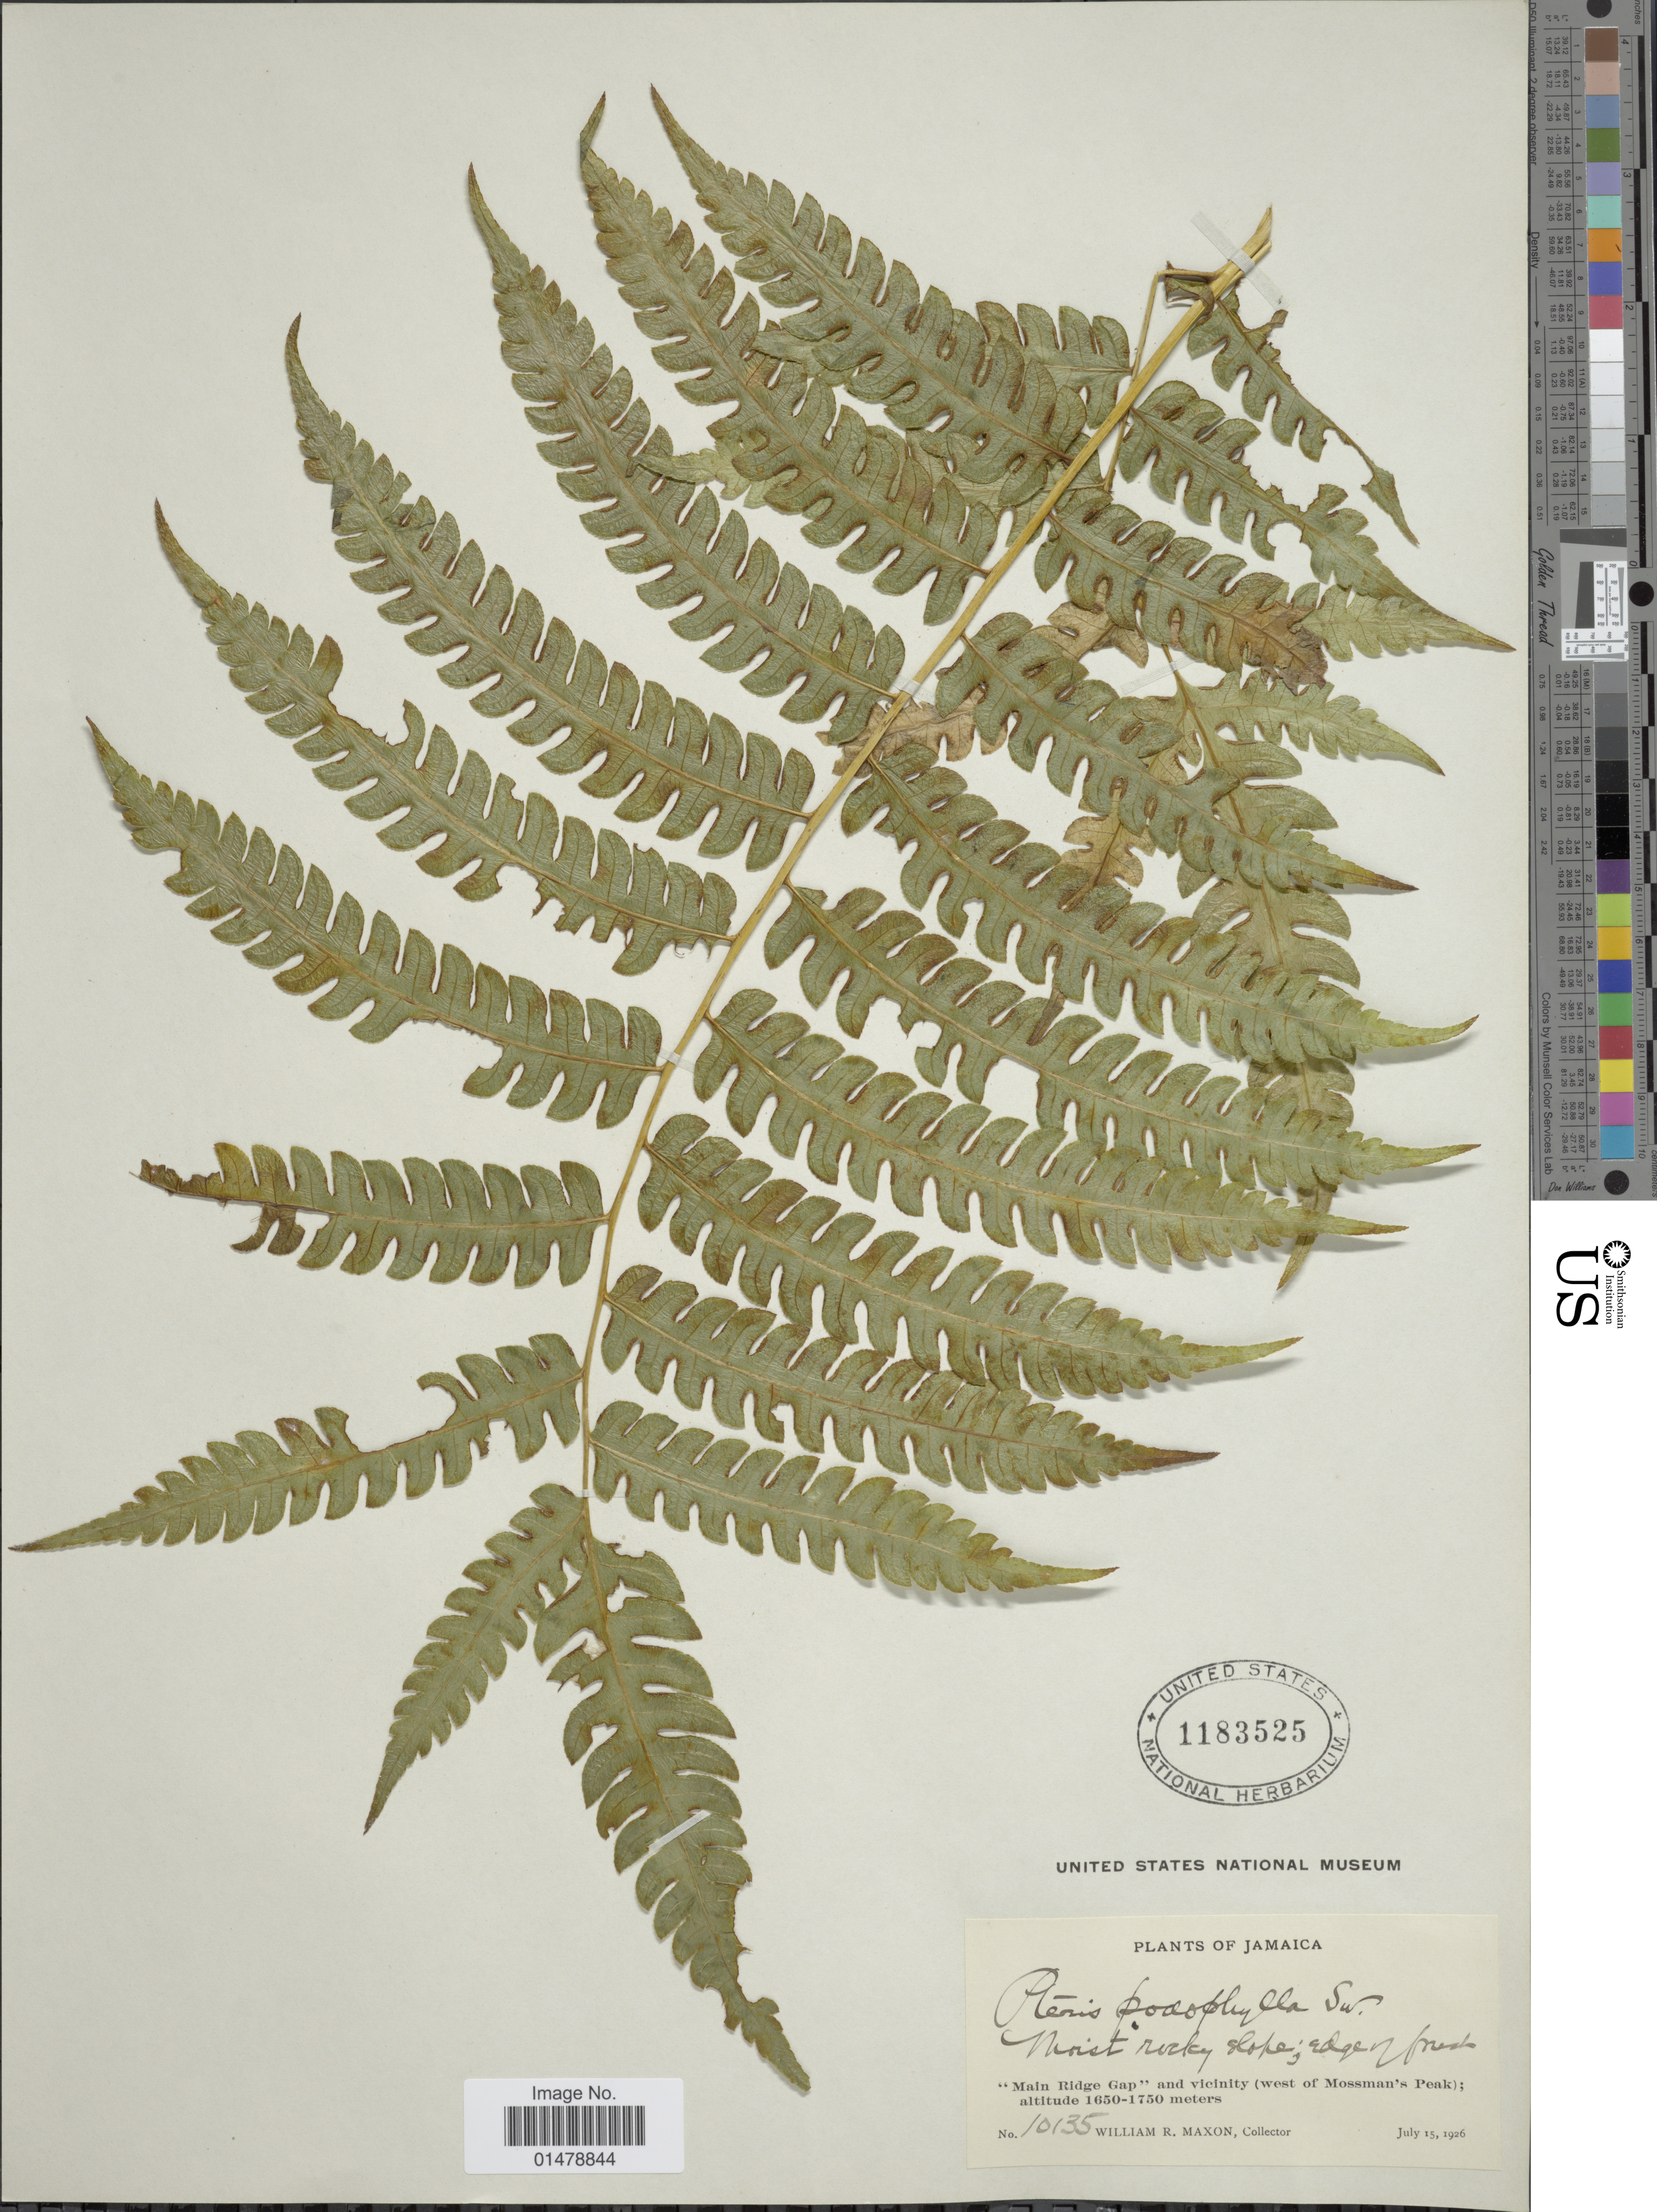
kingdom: Plantae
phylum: Tracheophyta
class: Polypodiopsida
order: Polypodiales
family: Pteridaceae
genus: Pteris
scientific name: Pteris podophylla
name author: Sw.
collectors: W. R. Maxon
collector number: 10135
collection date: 1926-07-15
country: Jamaica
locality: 'Main Ridge Gap' and vicinity (west of Mossman's Peak).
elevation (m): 1650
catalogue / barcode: US 1183525